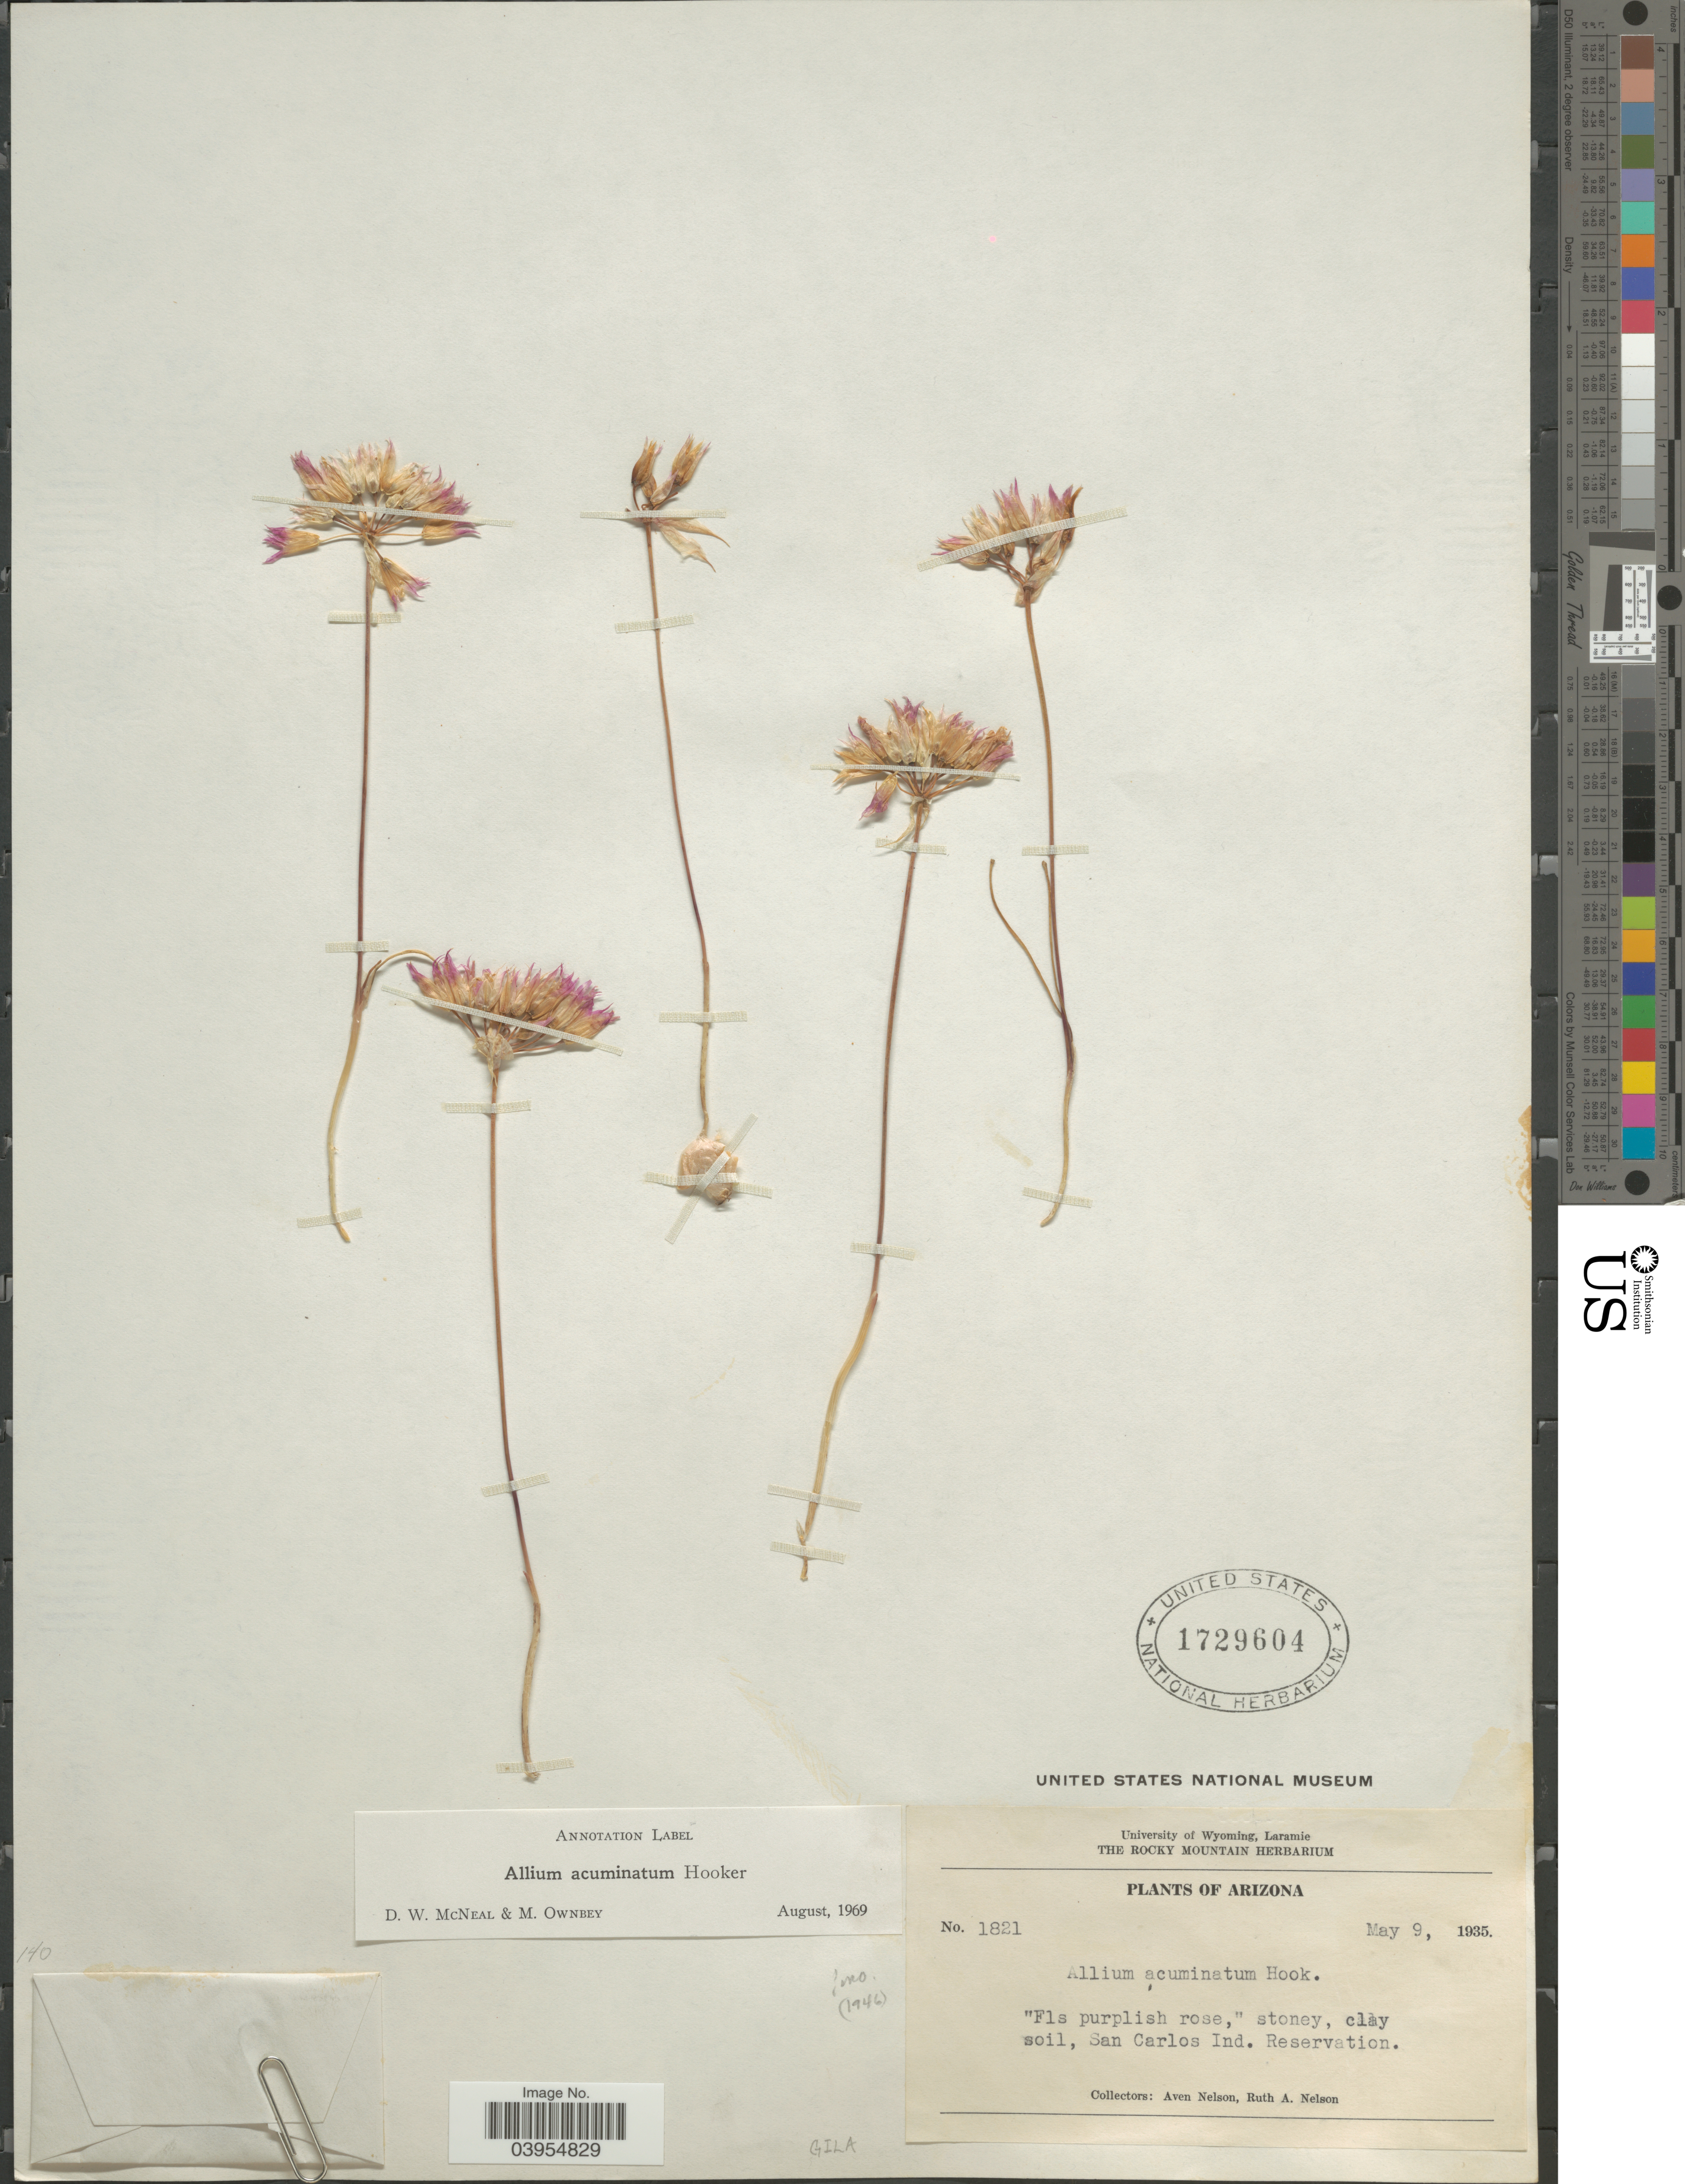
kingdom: Plantae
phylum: Tracheophyta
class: Liliopsida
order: Asparagales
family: Amaryllidaceae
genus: Allium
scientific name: Allium acuminatum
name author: Hook.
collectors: A. Nelson & R. A. Nelson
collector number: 1821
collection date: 1935-05-09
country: United States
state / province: Arizona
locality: San Carlos Ind. Reservation. Gila.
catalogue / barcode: US 1729604